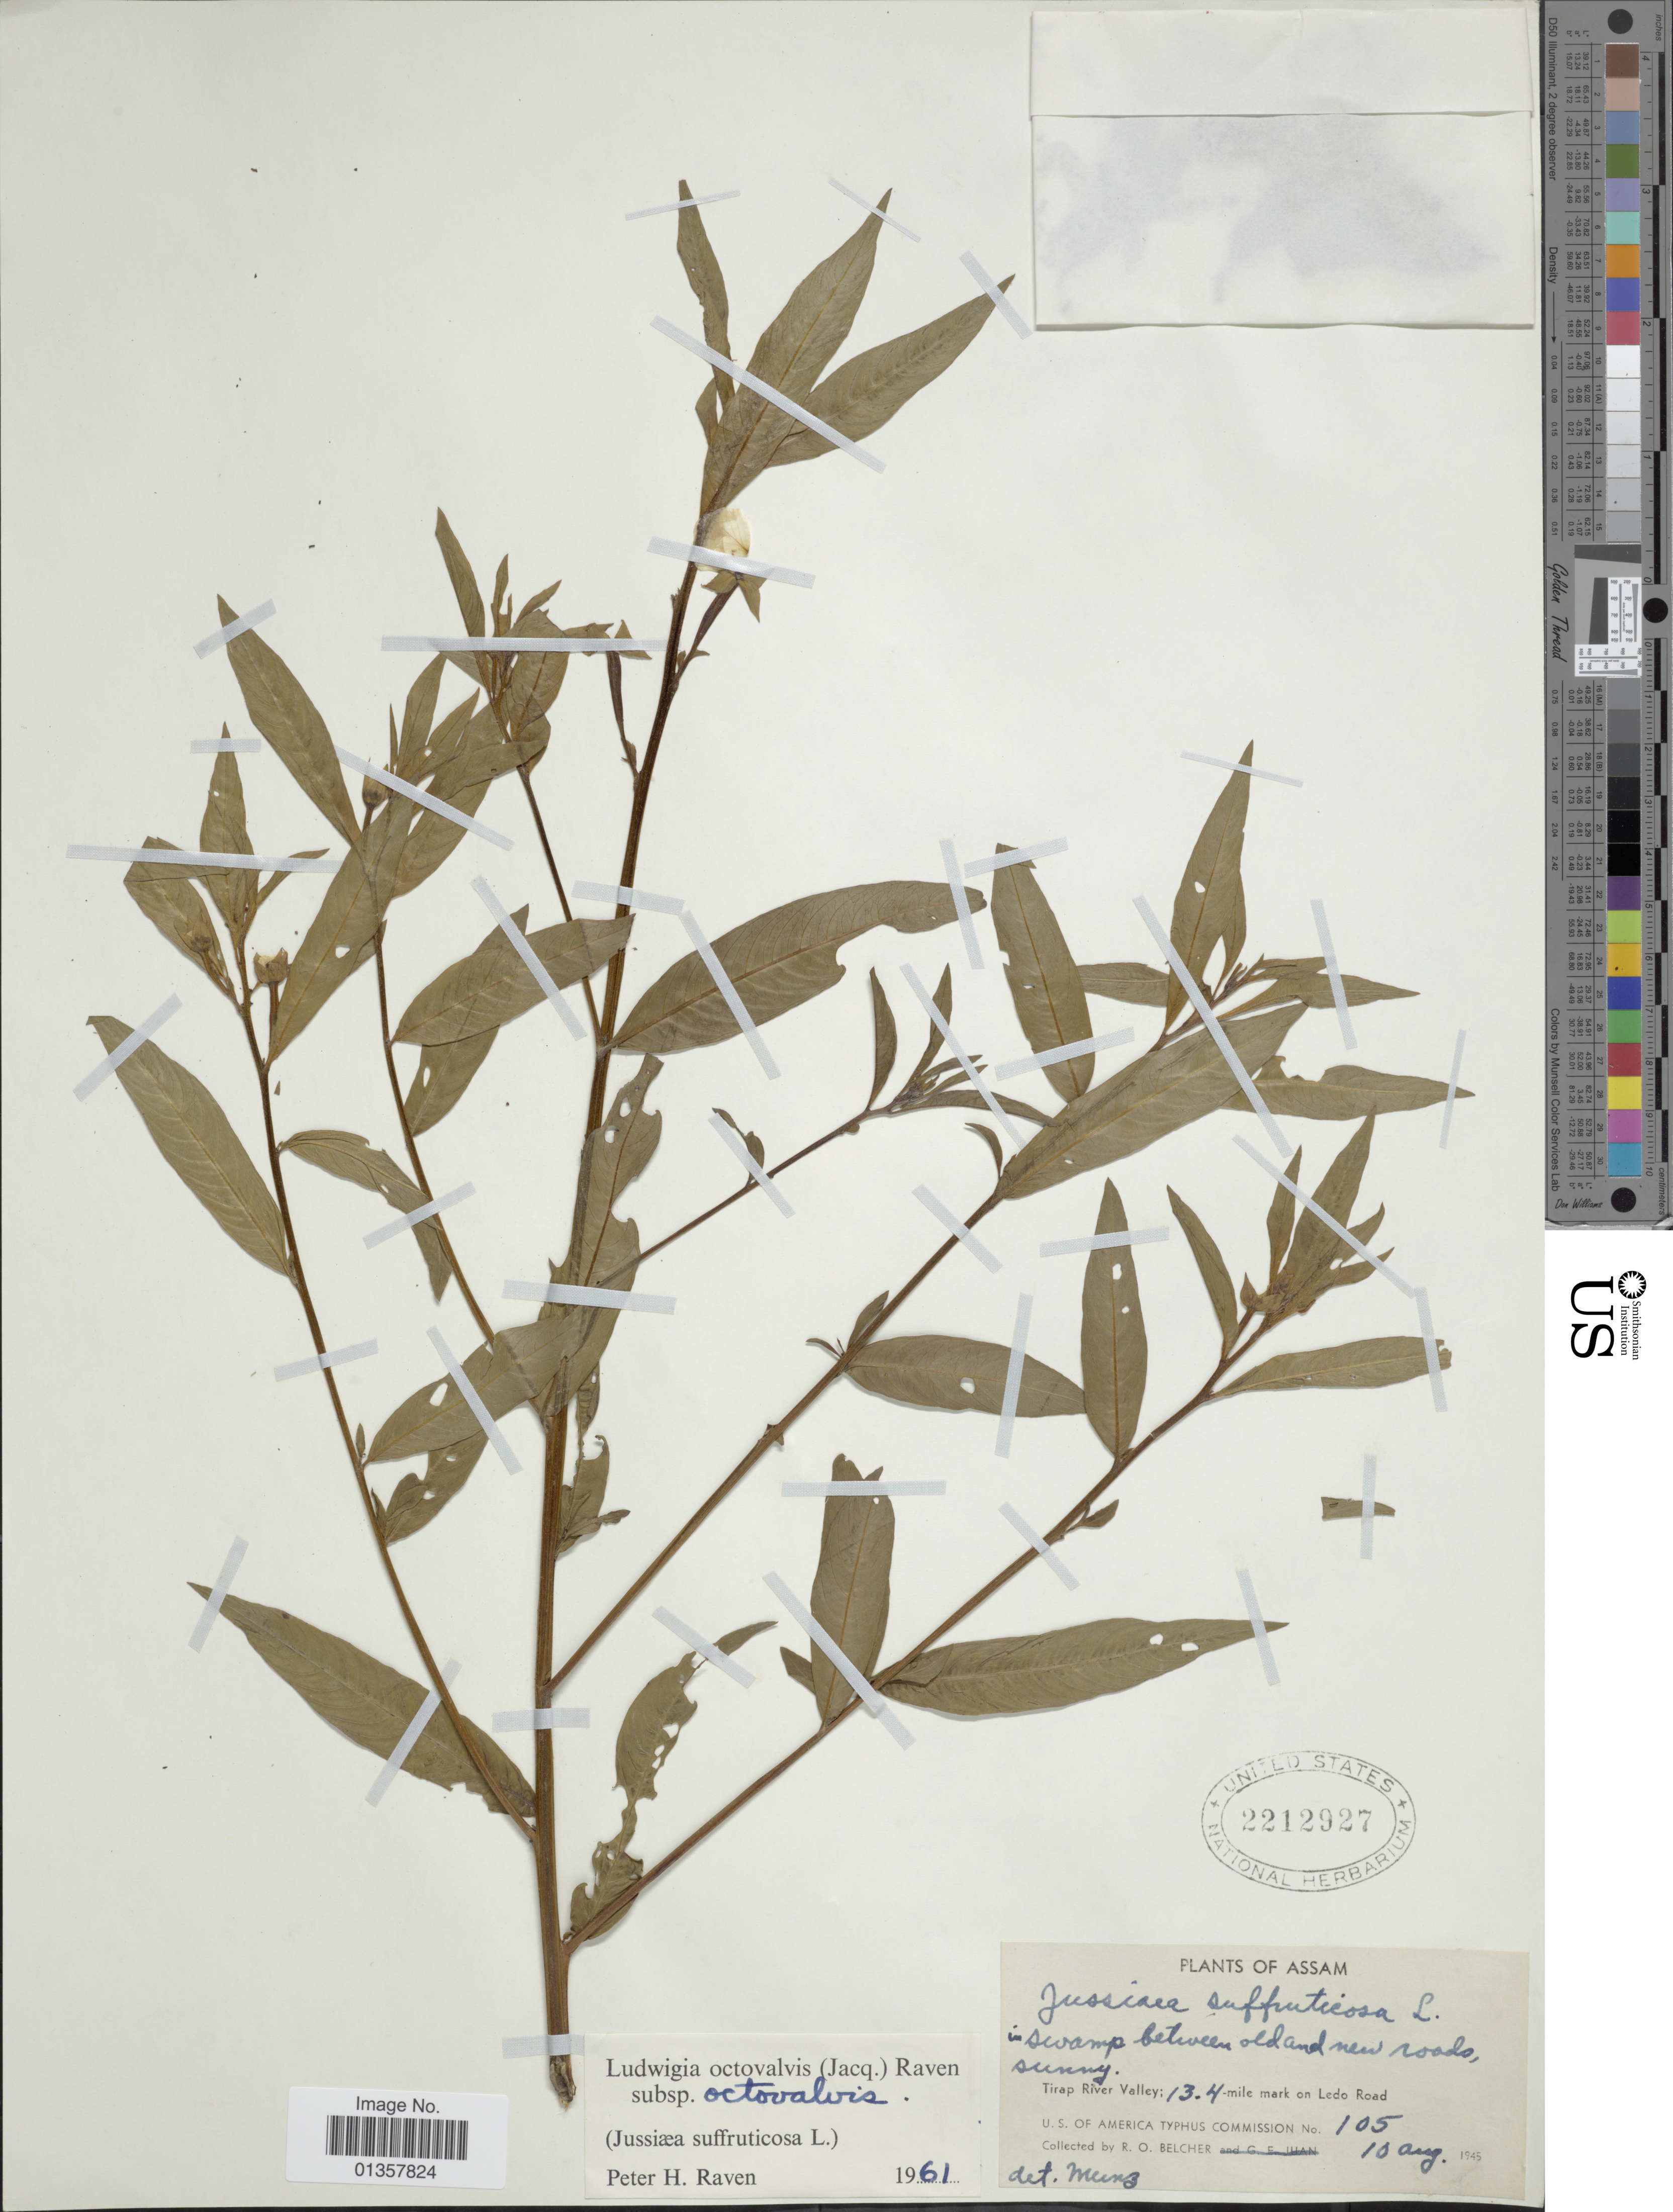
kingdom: Plantae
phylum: Tracheophyta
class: Magnoliopsida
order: Myrtales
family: Onagraceae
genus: Ludwigia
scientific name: Ludwigia octovalvis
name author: (Jacq.) P.H. Raven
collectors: R. Belcher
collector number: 105?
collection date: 1945-08-10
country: India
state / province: Assam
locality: Tirap River Valley: 13.4 mile mark on Ledo Road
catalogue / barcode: US 2212927